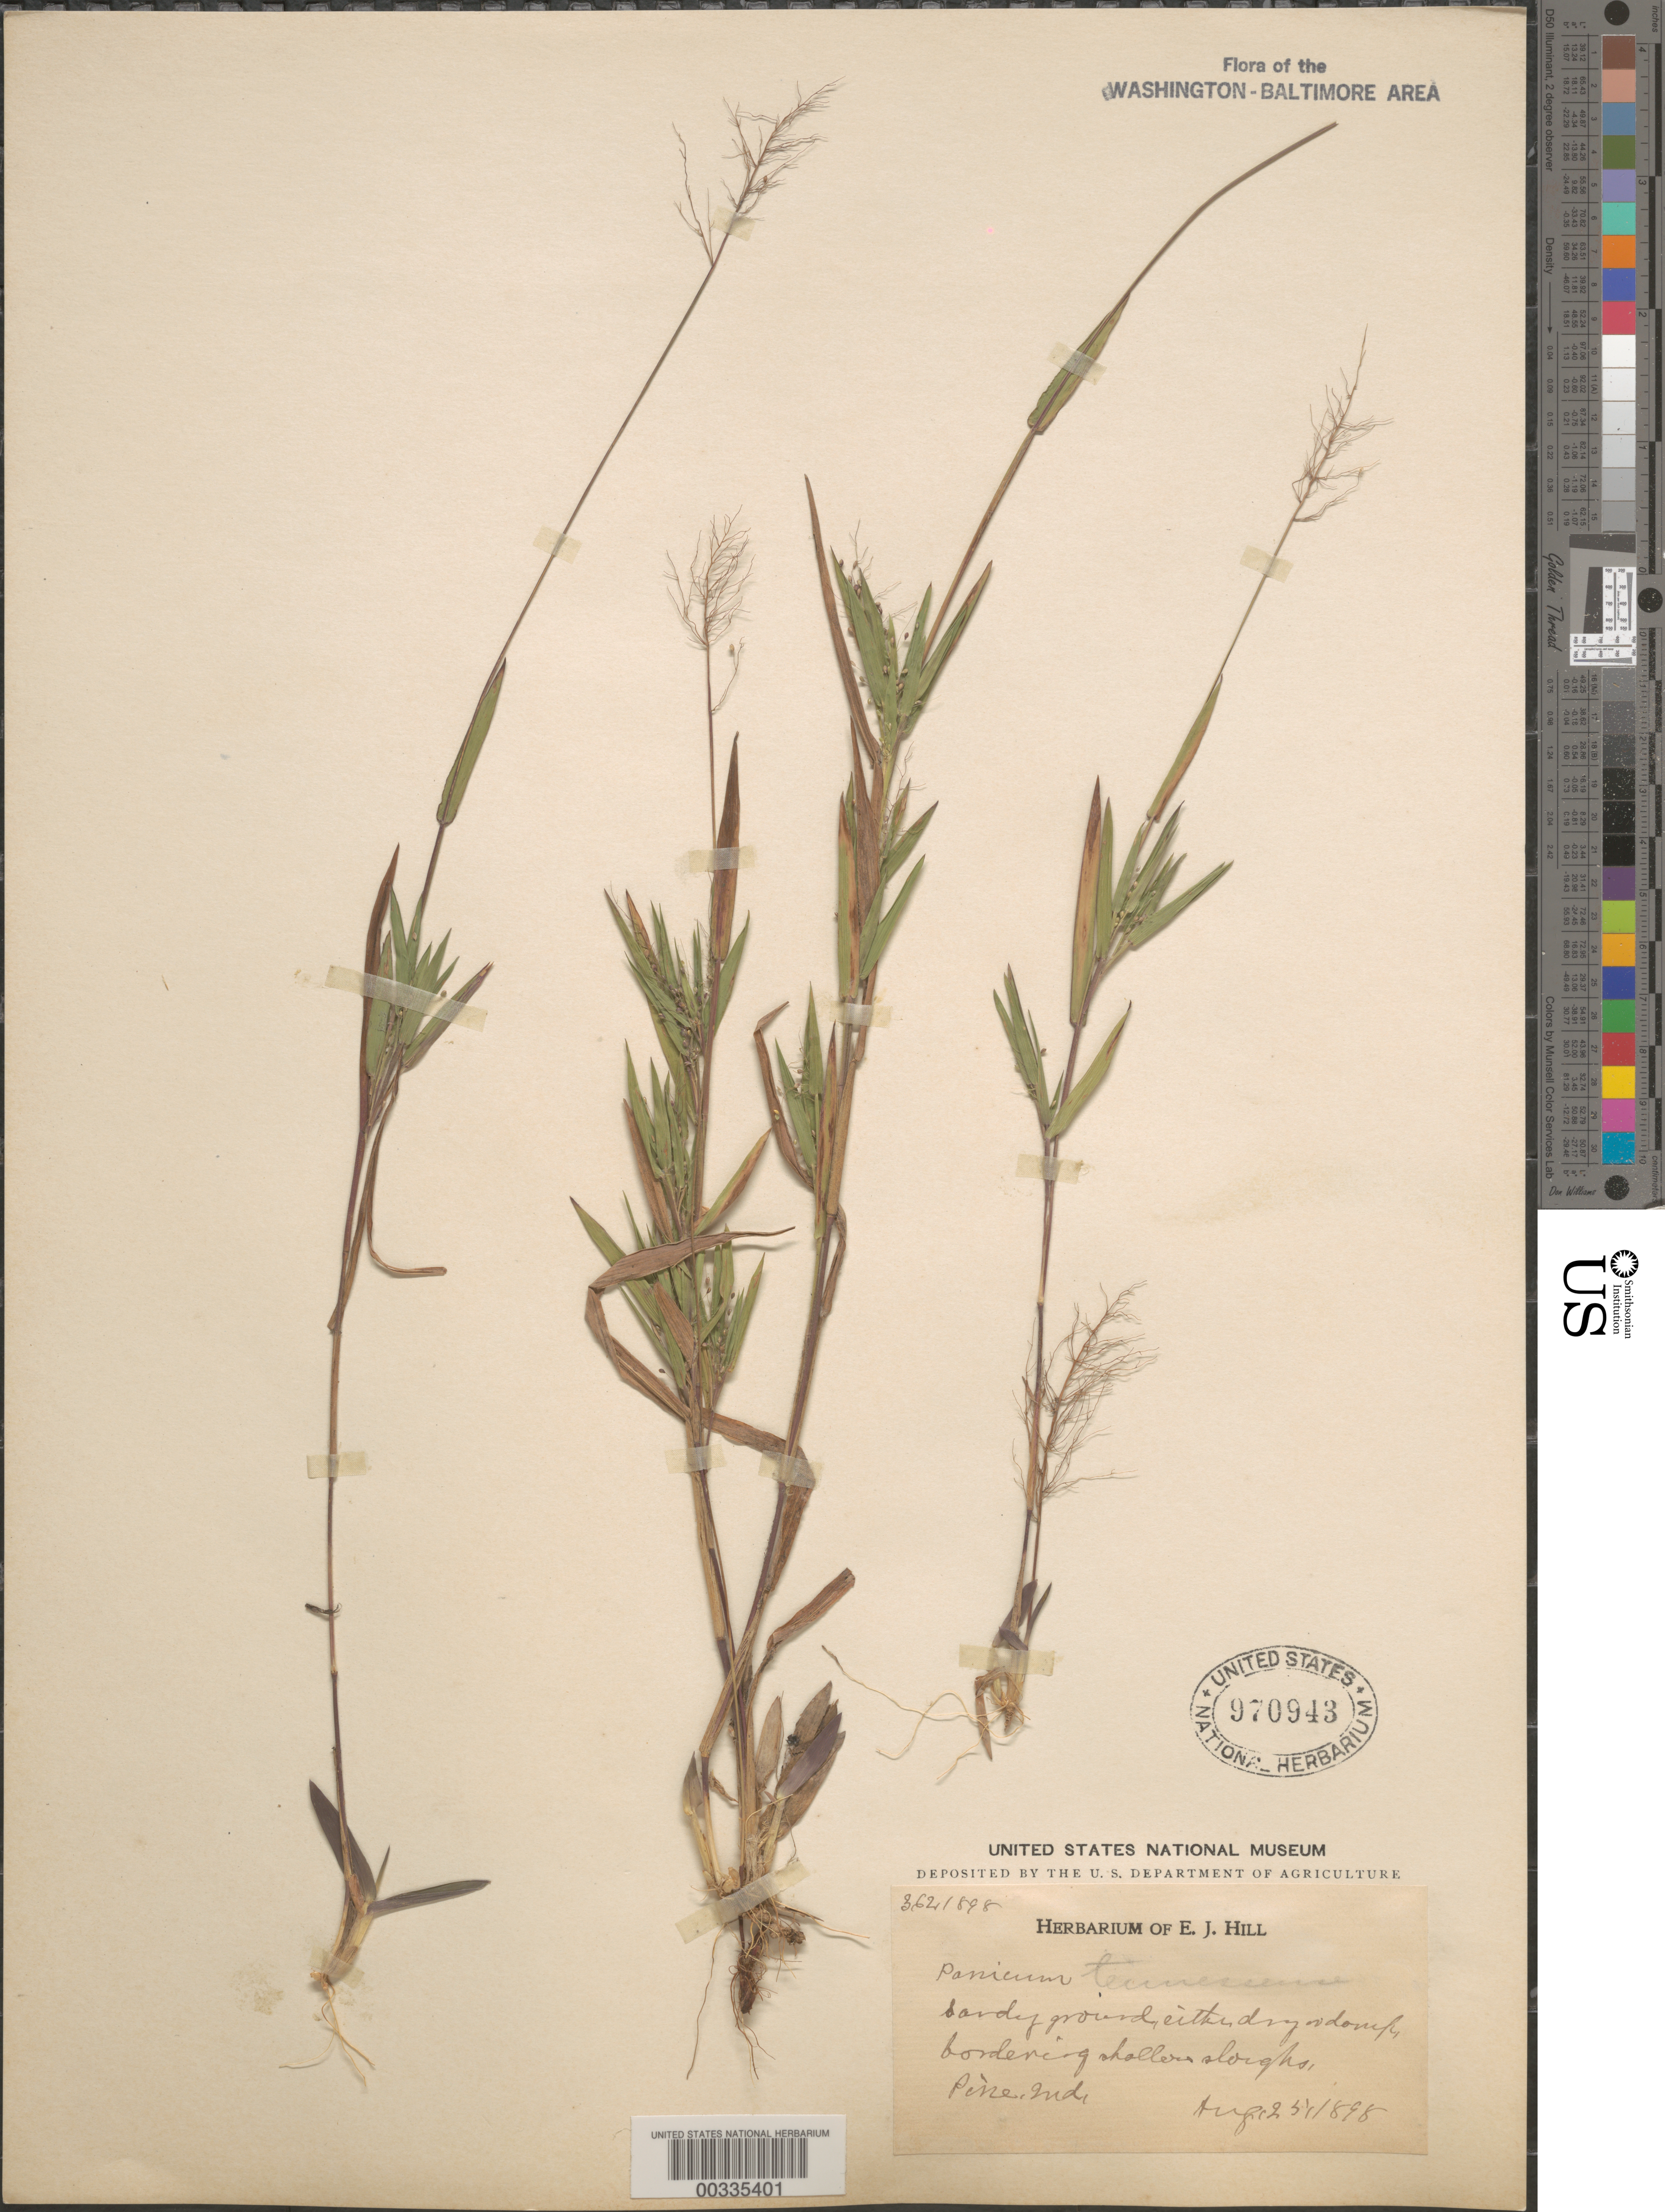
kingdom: Plantae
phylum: Tracheophyta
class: Liliopsida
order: Poales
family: Poaceae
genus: Dichanthelium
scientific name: Dichanthelium acuminatum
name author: (Sw.) Gould & C.A. Clark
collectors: E. J. Hill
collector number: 362-1898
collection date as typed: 25 Aug 1898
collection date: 1898-08-25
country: United States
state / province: Maryland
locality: Pine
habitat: Sandy ground, either dry or damp, bordering shallow sloughs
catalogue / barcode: US 970943